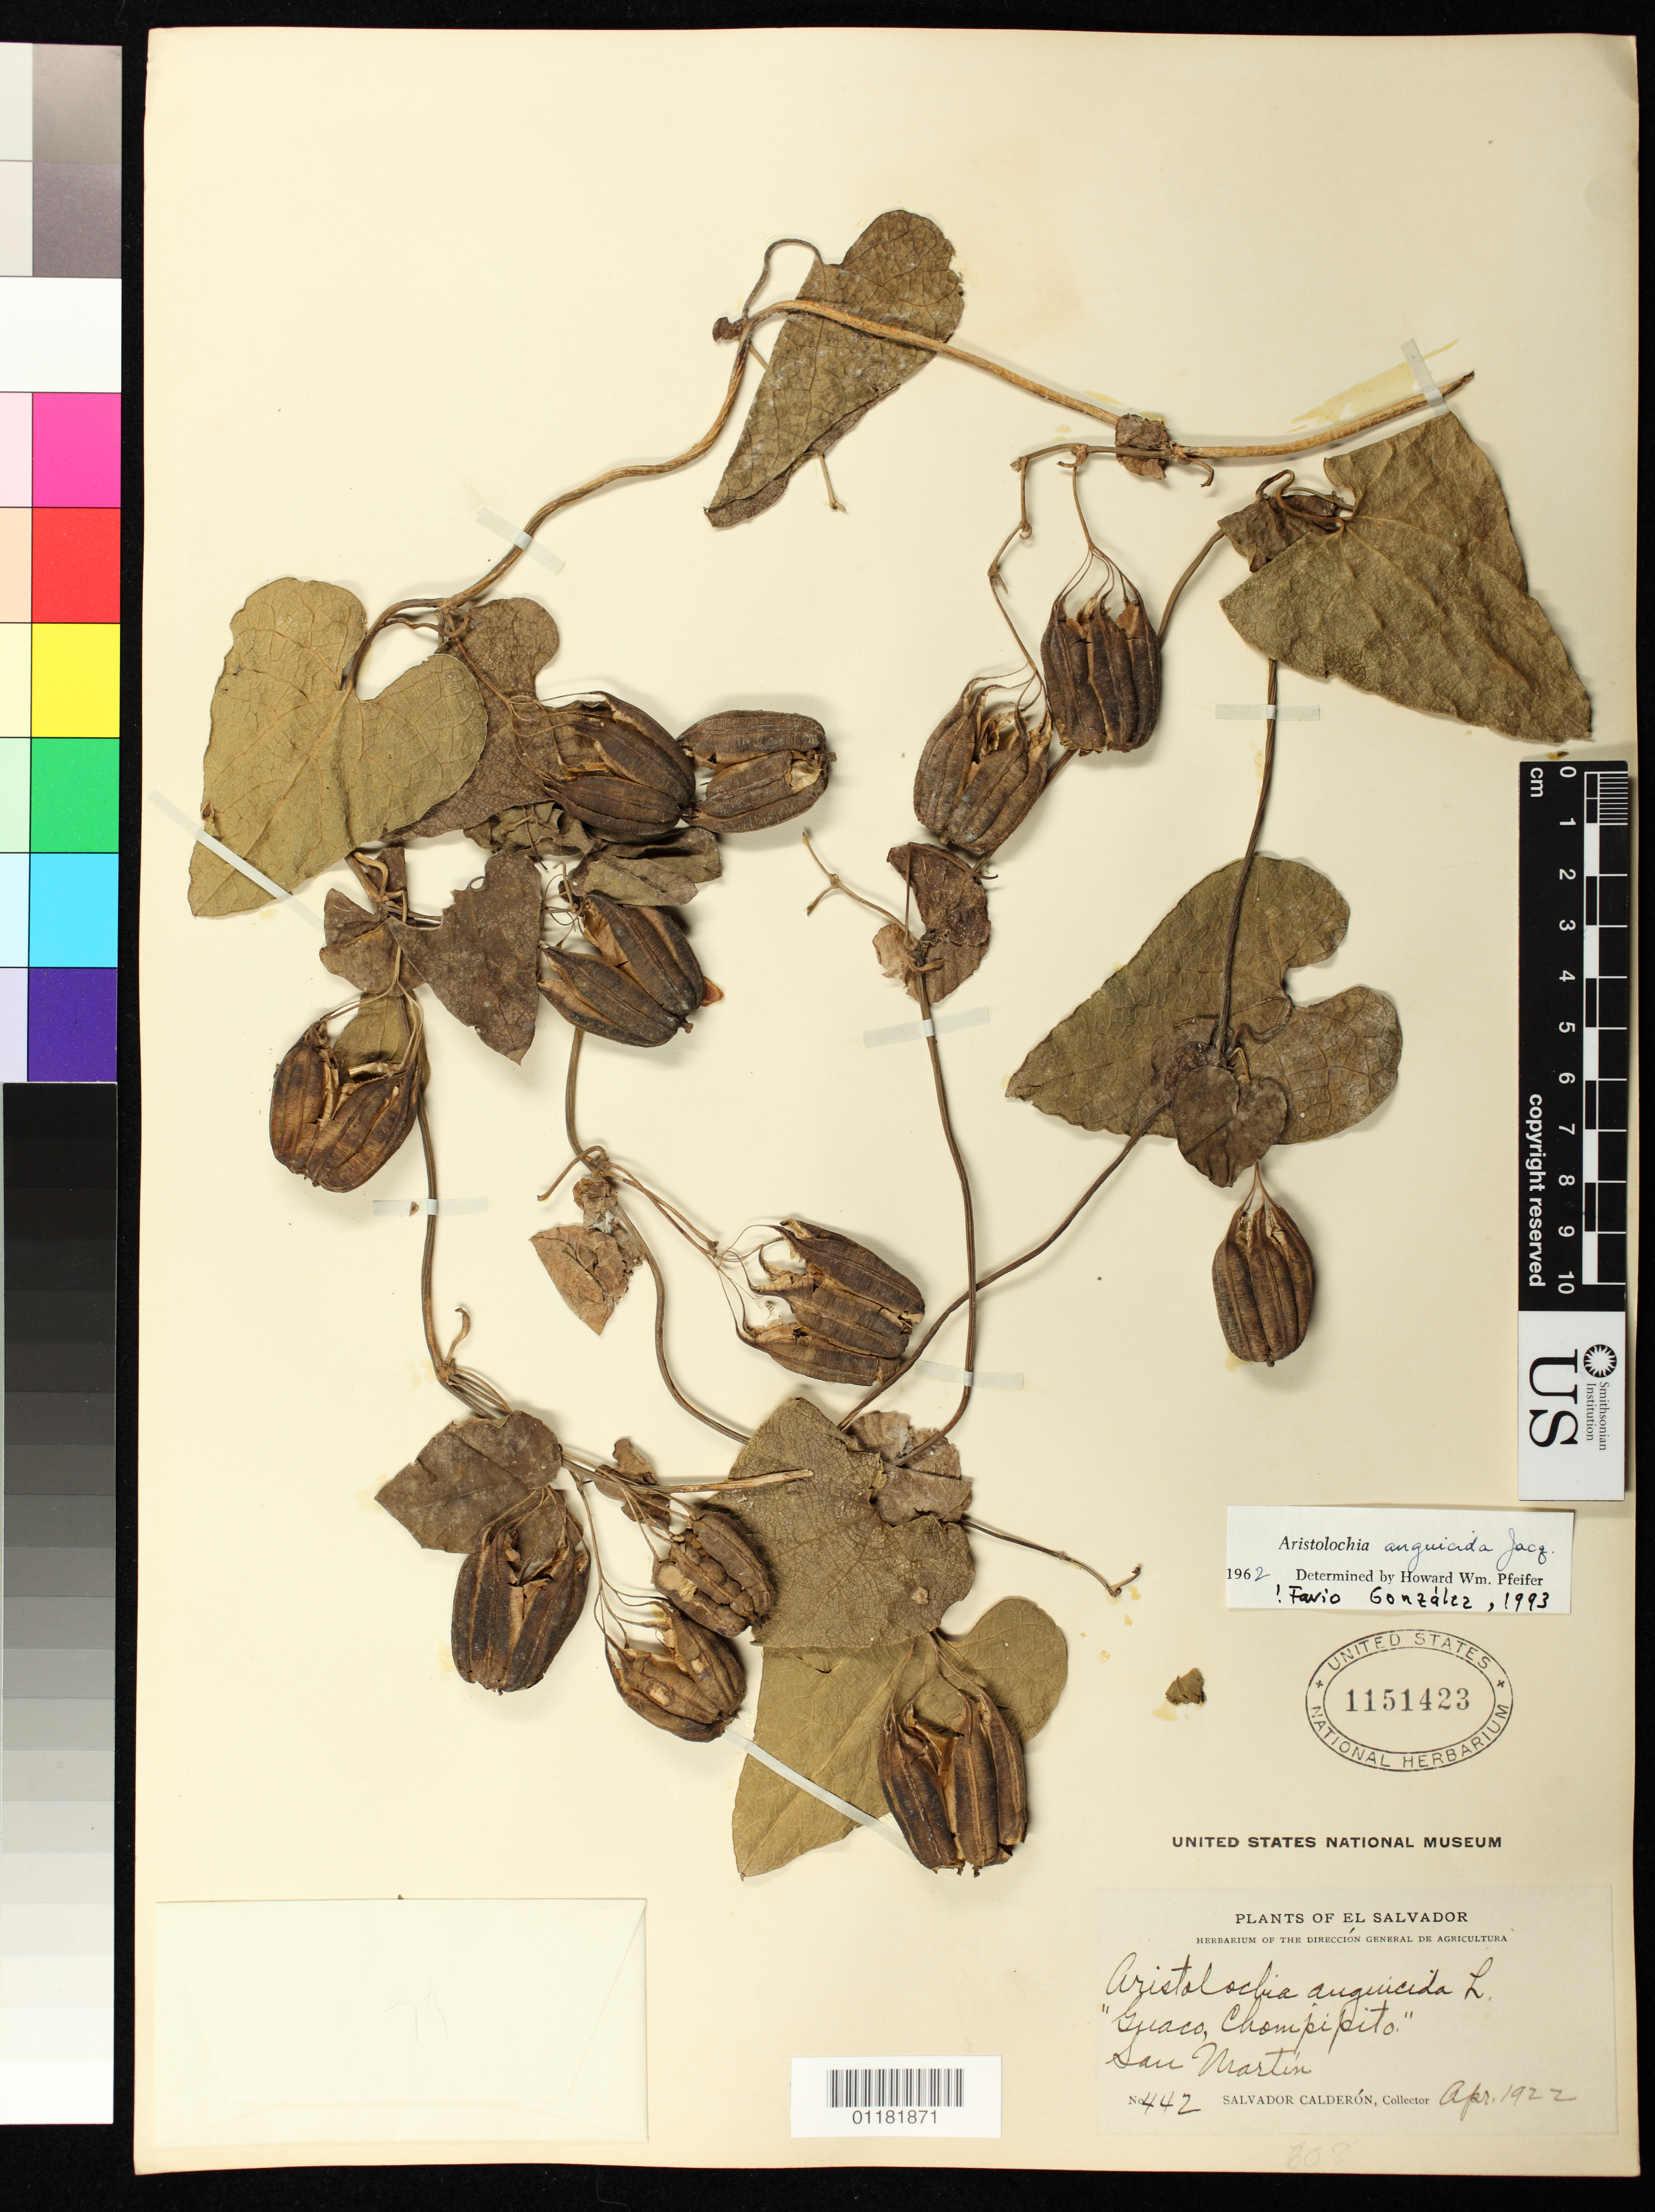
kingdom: Plantae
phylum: Tracheophyta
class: Magnoliopsida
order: Piperales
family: Aristolochiaceae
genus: Aristolochia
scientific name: Aristolochia anguicida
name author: Jacq.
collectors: S. Calderón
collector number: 442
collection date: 1922-04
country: El Salvador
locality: San Martín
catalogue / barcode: US 1151423